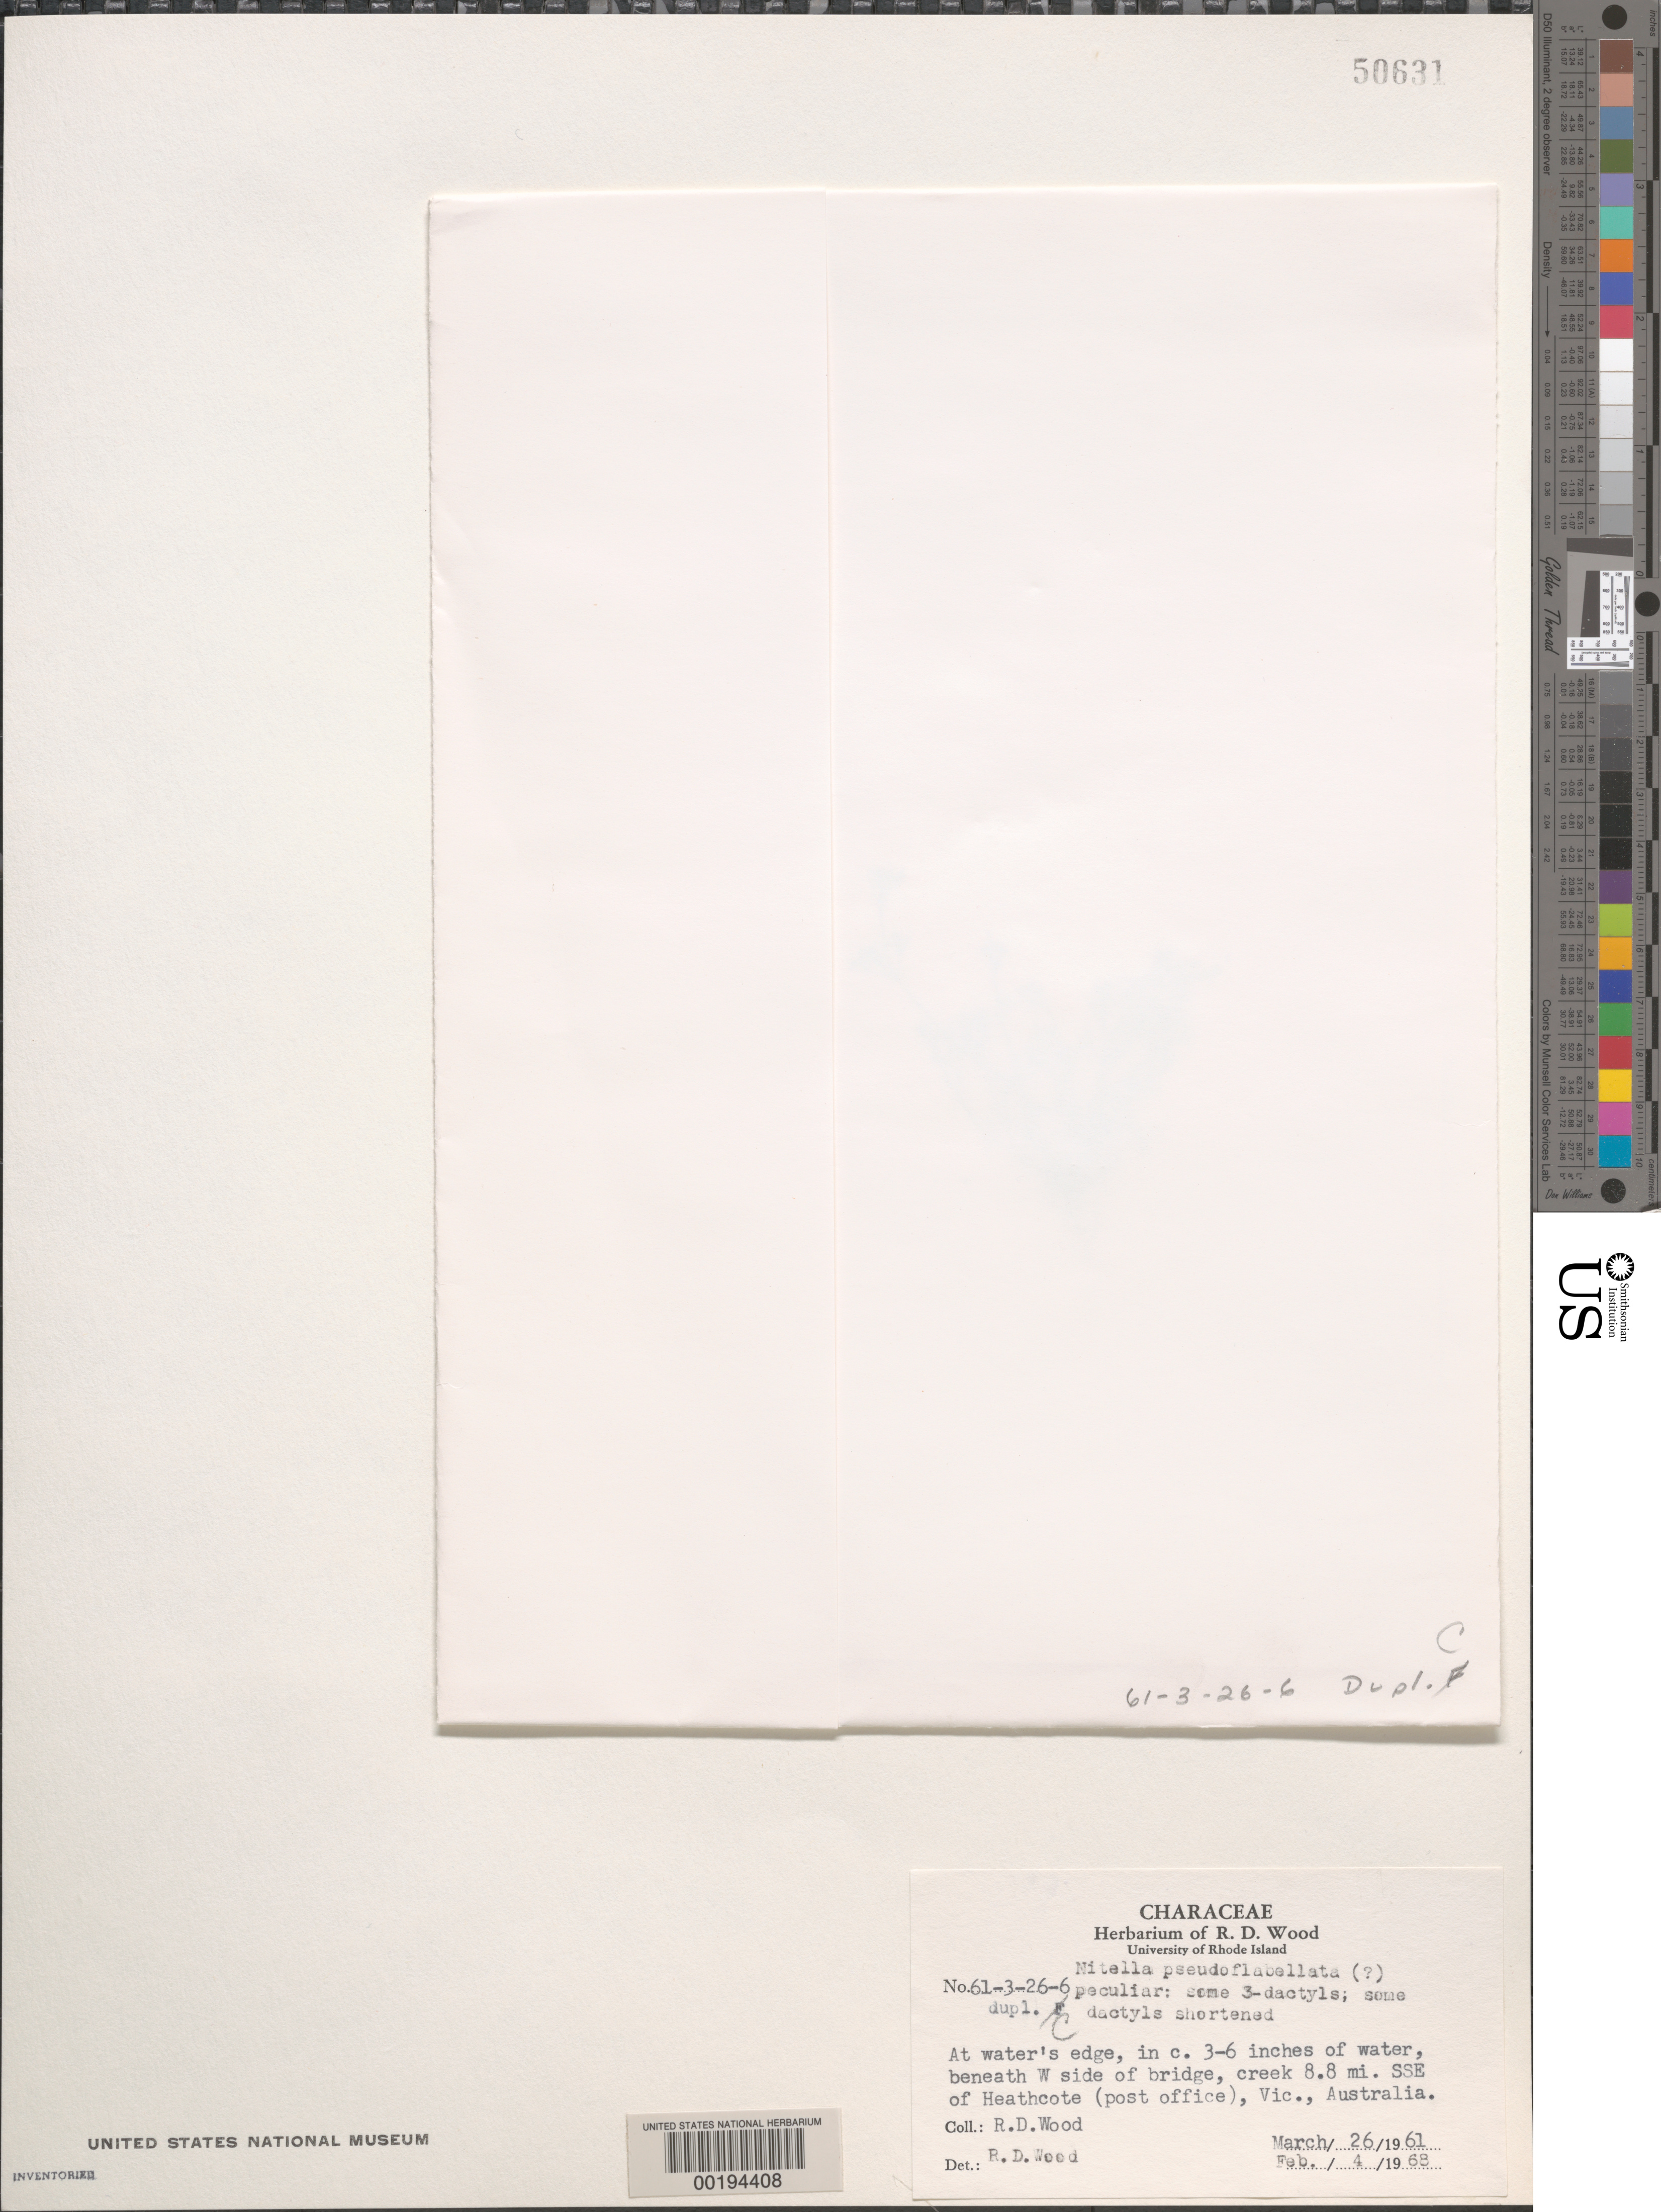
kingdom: Plantae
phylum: Charophyta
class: Charophyceae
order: Charales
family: Characeae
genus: Nitella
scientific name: Nitella pseudoflabellata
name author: A. Braun in A. Braun & Rabenh.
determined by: Wood, R. D.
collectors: R. Wood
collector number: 61-3-26-6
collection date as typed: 26 Mar 1961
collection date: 1961-03-26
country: Australia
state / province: Victoria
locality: Creek 8.8 miles south southeast of heathcote post office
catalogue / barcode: US 50631